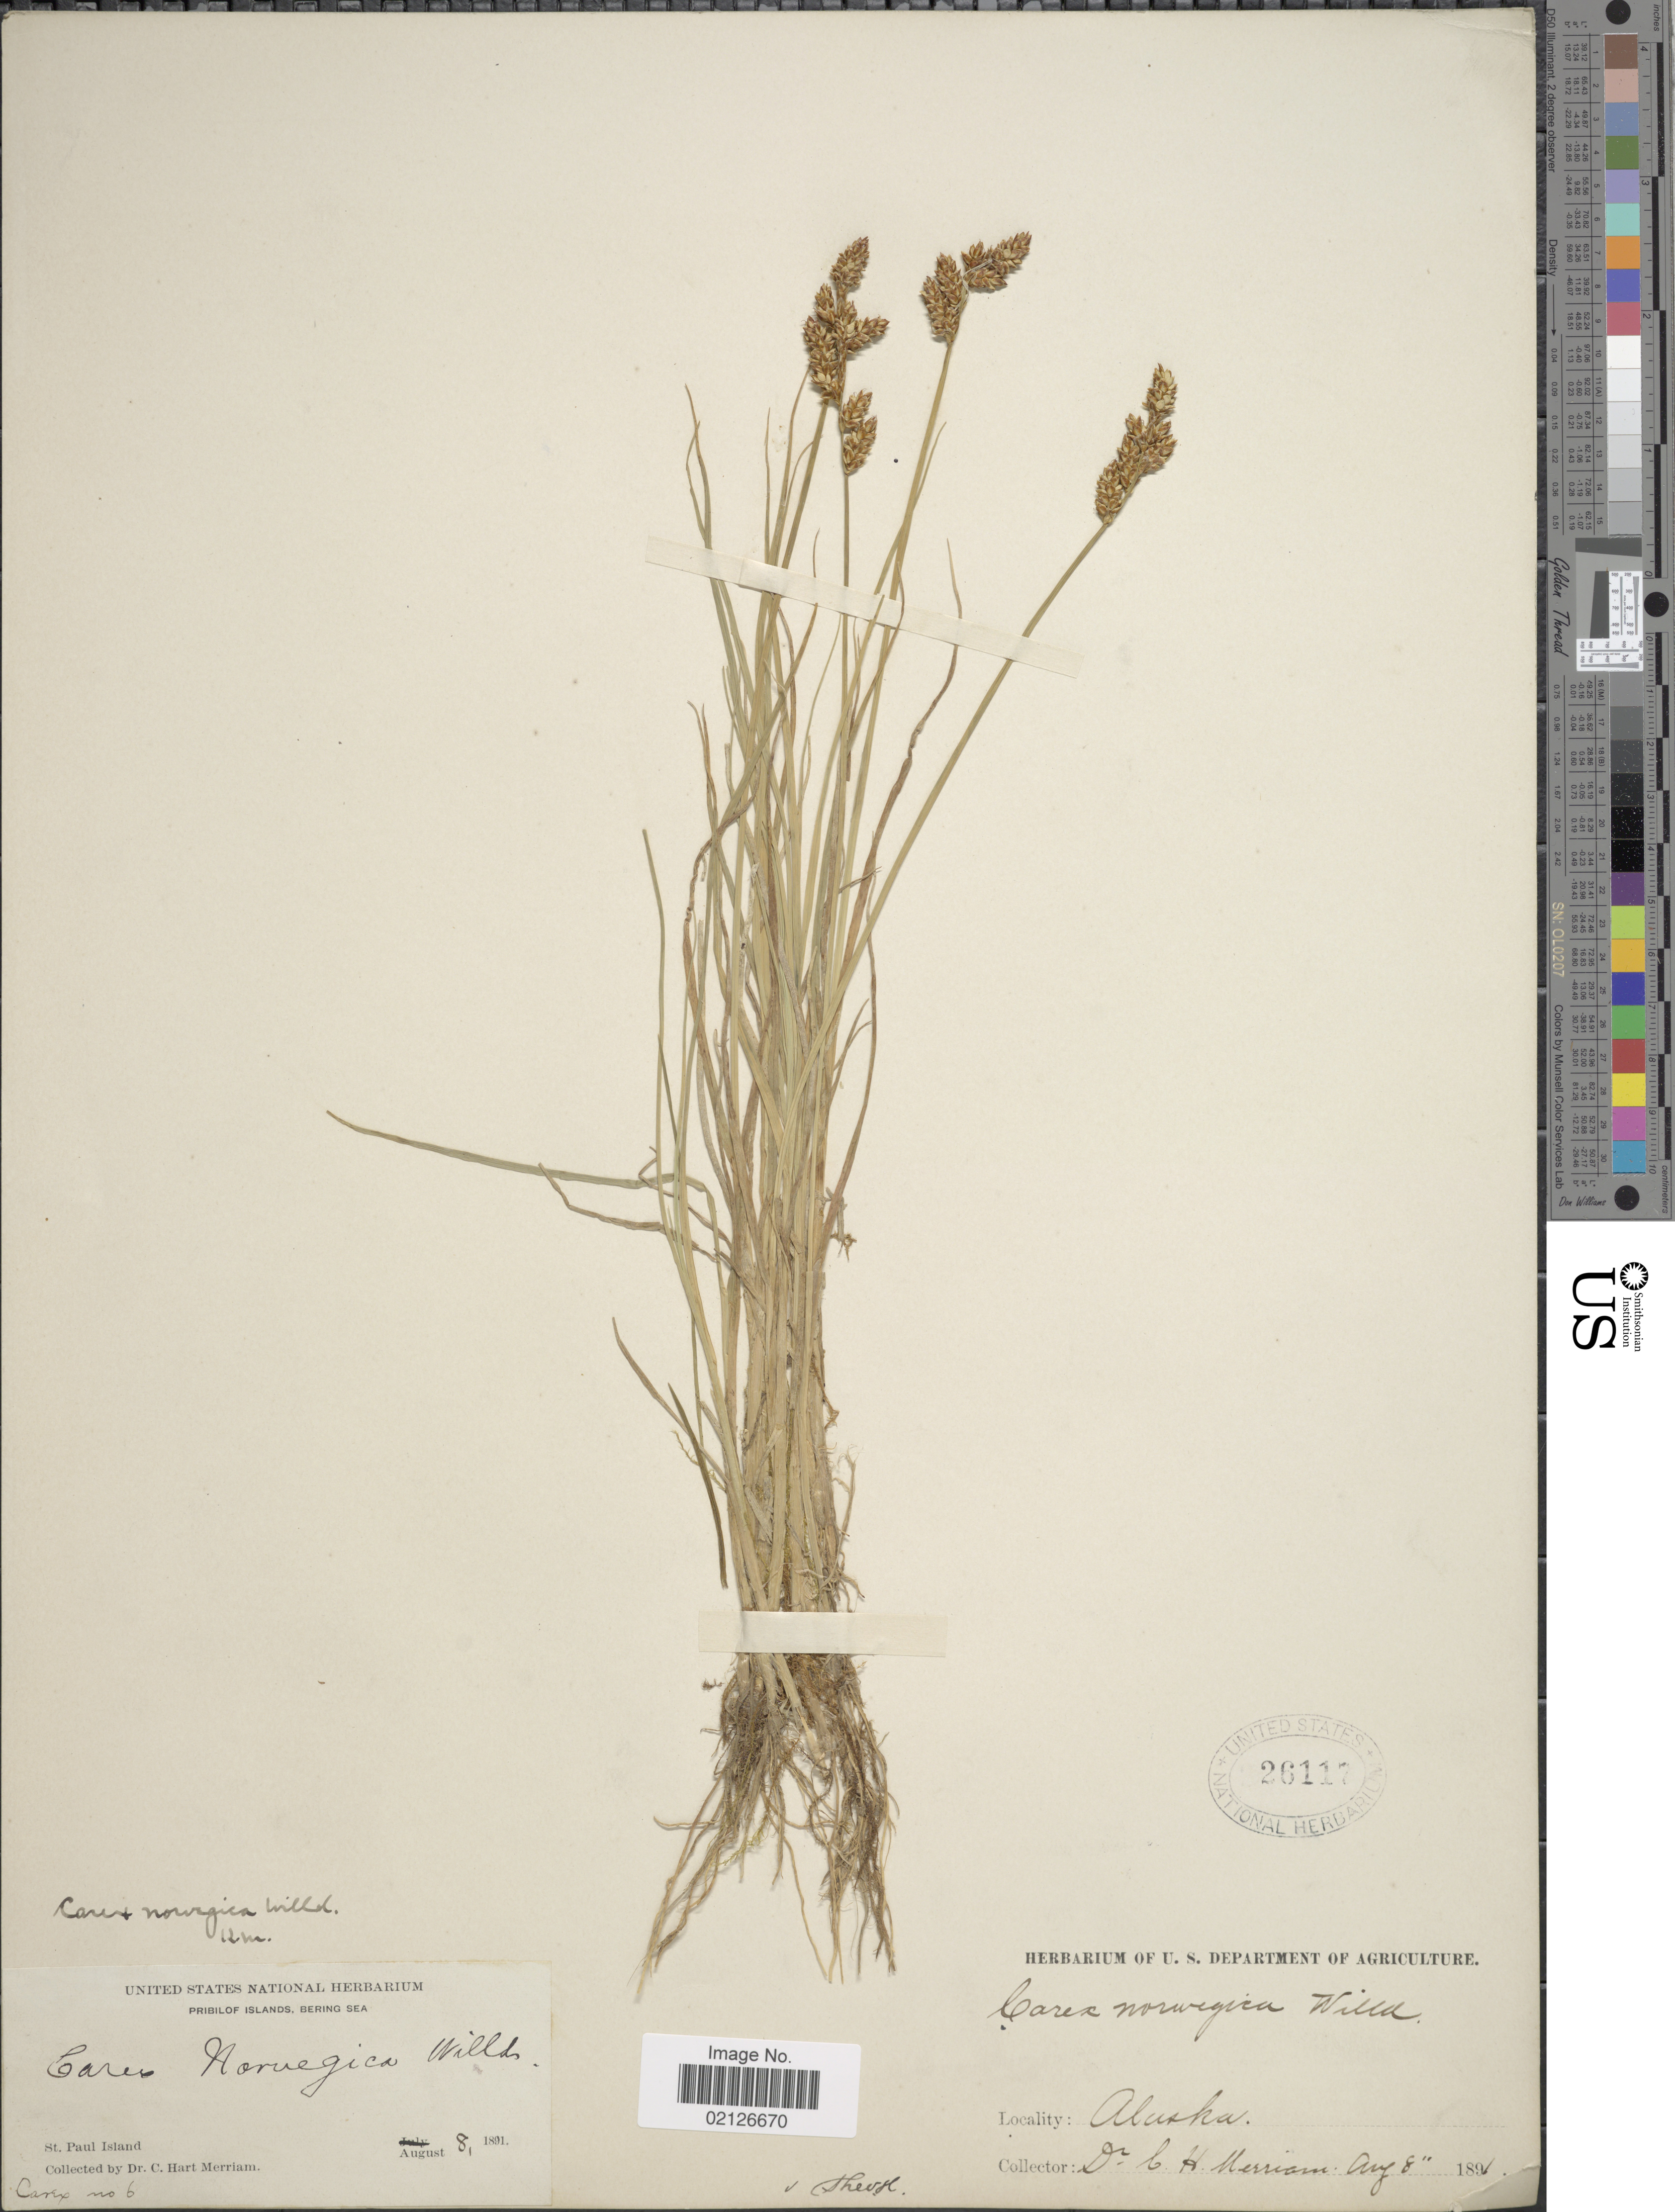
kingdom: Plantae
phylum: Tracheophyta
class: Liliopsida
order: Poales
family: Cyperaceae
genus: Carex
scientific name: Carex norvegica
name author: Retz.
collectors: C. Merriam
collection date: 1891-08-08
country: United States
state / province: Alaska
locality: Pribilof Islands, Bering Sea, St. Paul Island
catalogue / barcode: US 26117